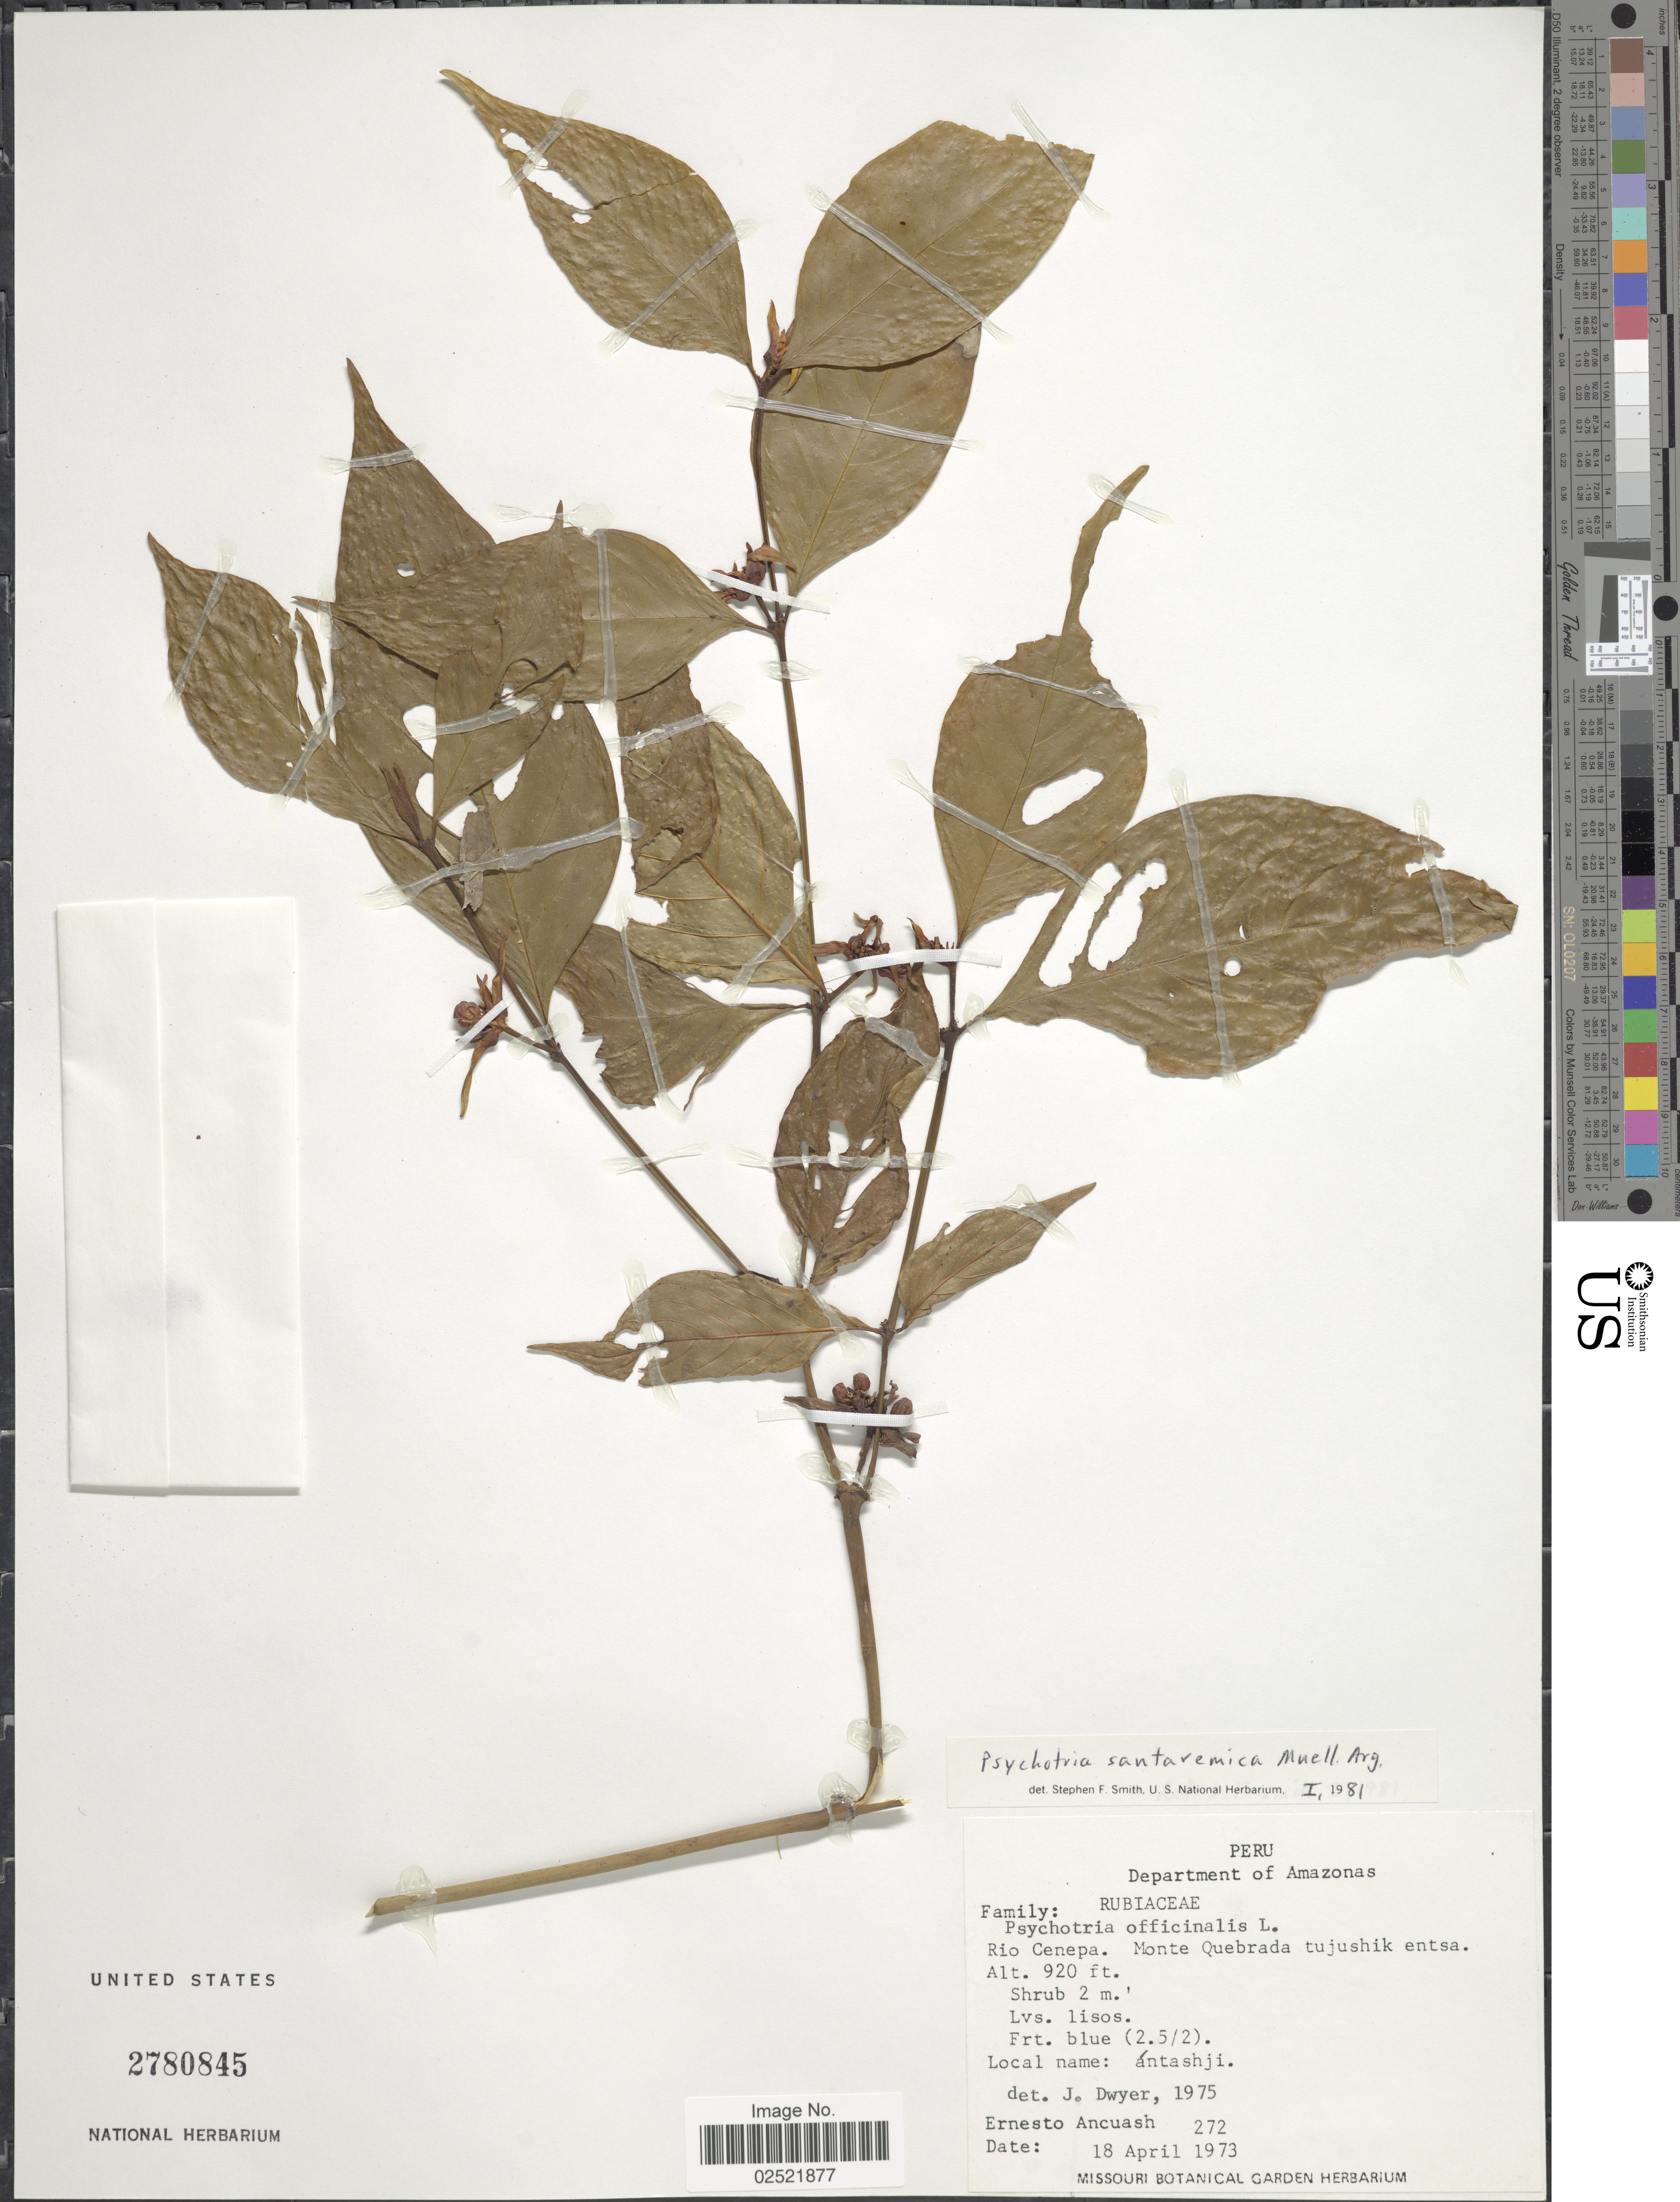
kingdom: Plantae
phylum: Tracheophyta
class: Magnoliopsida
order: Gentianales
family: Rubiaceae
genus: Psychotria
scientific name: Psychotria santaremica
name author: Müll. Arg.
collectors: E. Ancuash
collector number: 272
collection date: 1973-04-18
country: Peru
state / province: Amazonas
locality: Rio Cenepa, Monte Quebrada tujusik entsa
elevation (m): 280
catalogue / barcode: US 2780845